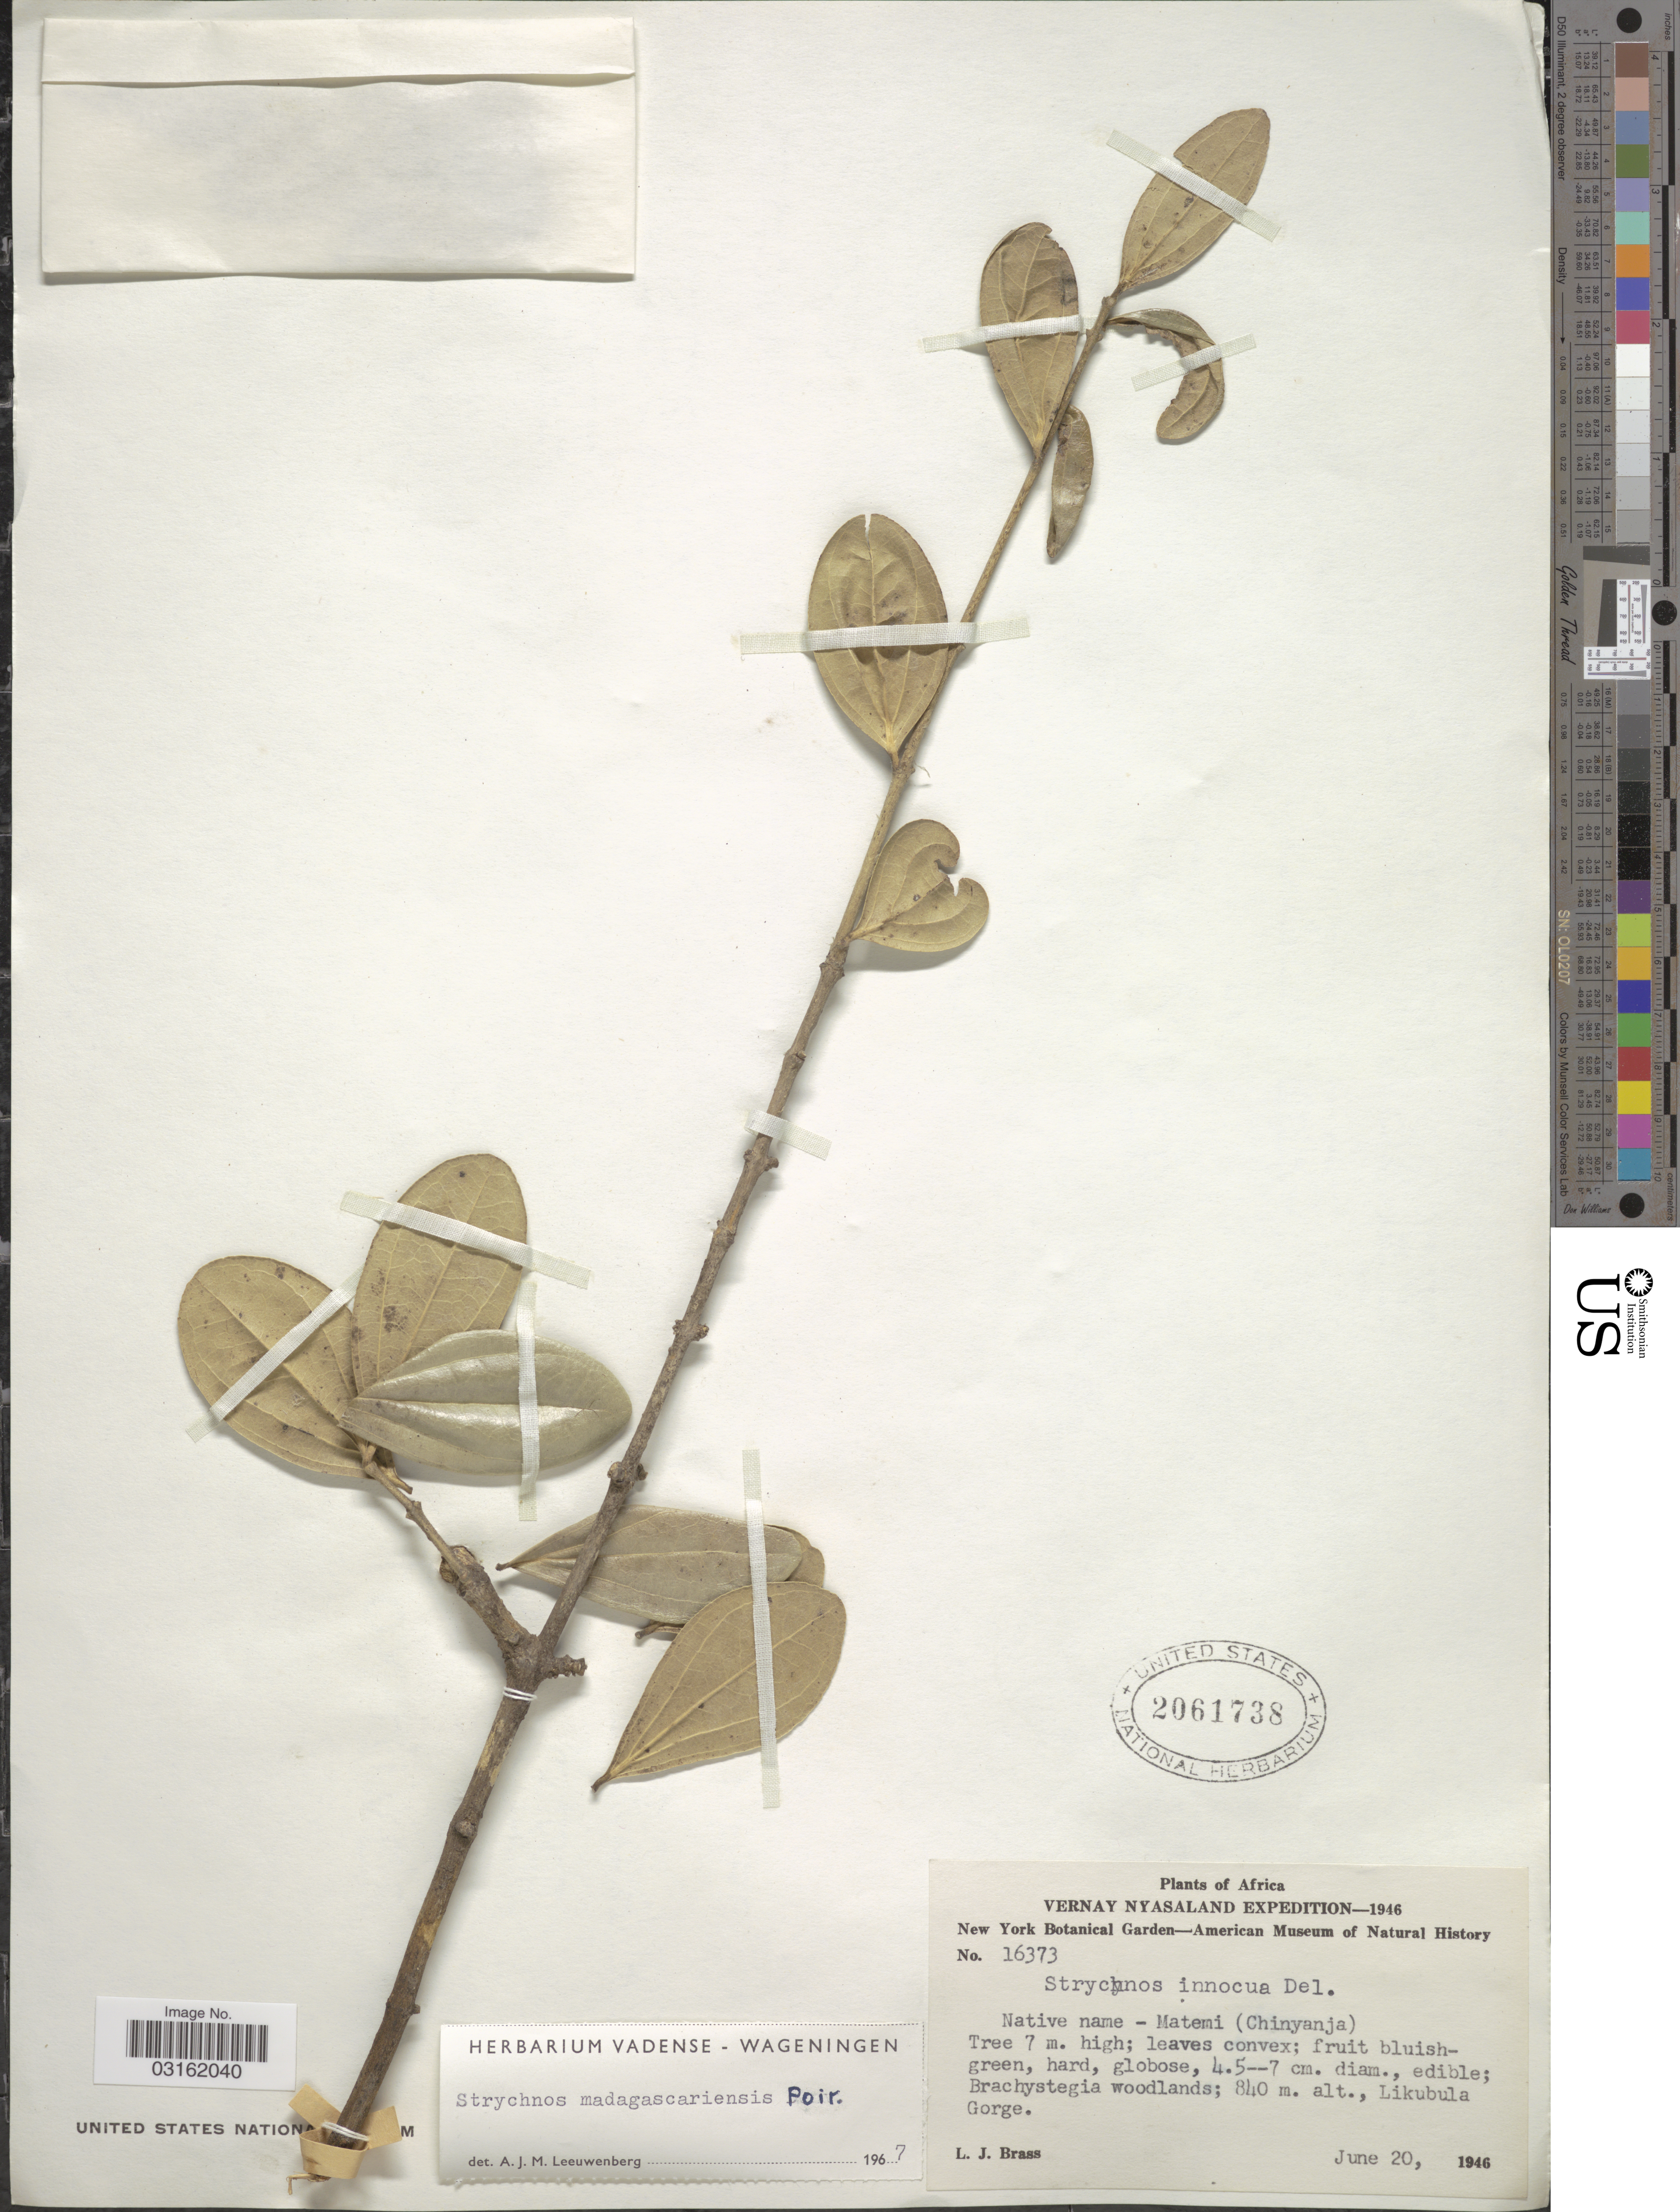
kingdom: Plantae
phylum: Tracheophyta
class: Magnoliopsida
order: Gentianales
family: Loganiaceae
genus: Strychnos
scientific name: Strychnos madagascariensis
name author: Poir.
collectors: L. J. Brass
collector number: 16373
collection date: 1946-06-20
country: Malawi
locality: Vernay Nyasaland, Likubula Gorge.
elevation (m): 840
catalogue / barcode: US 2061738